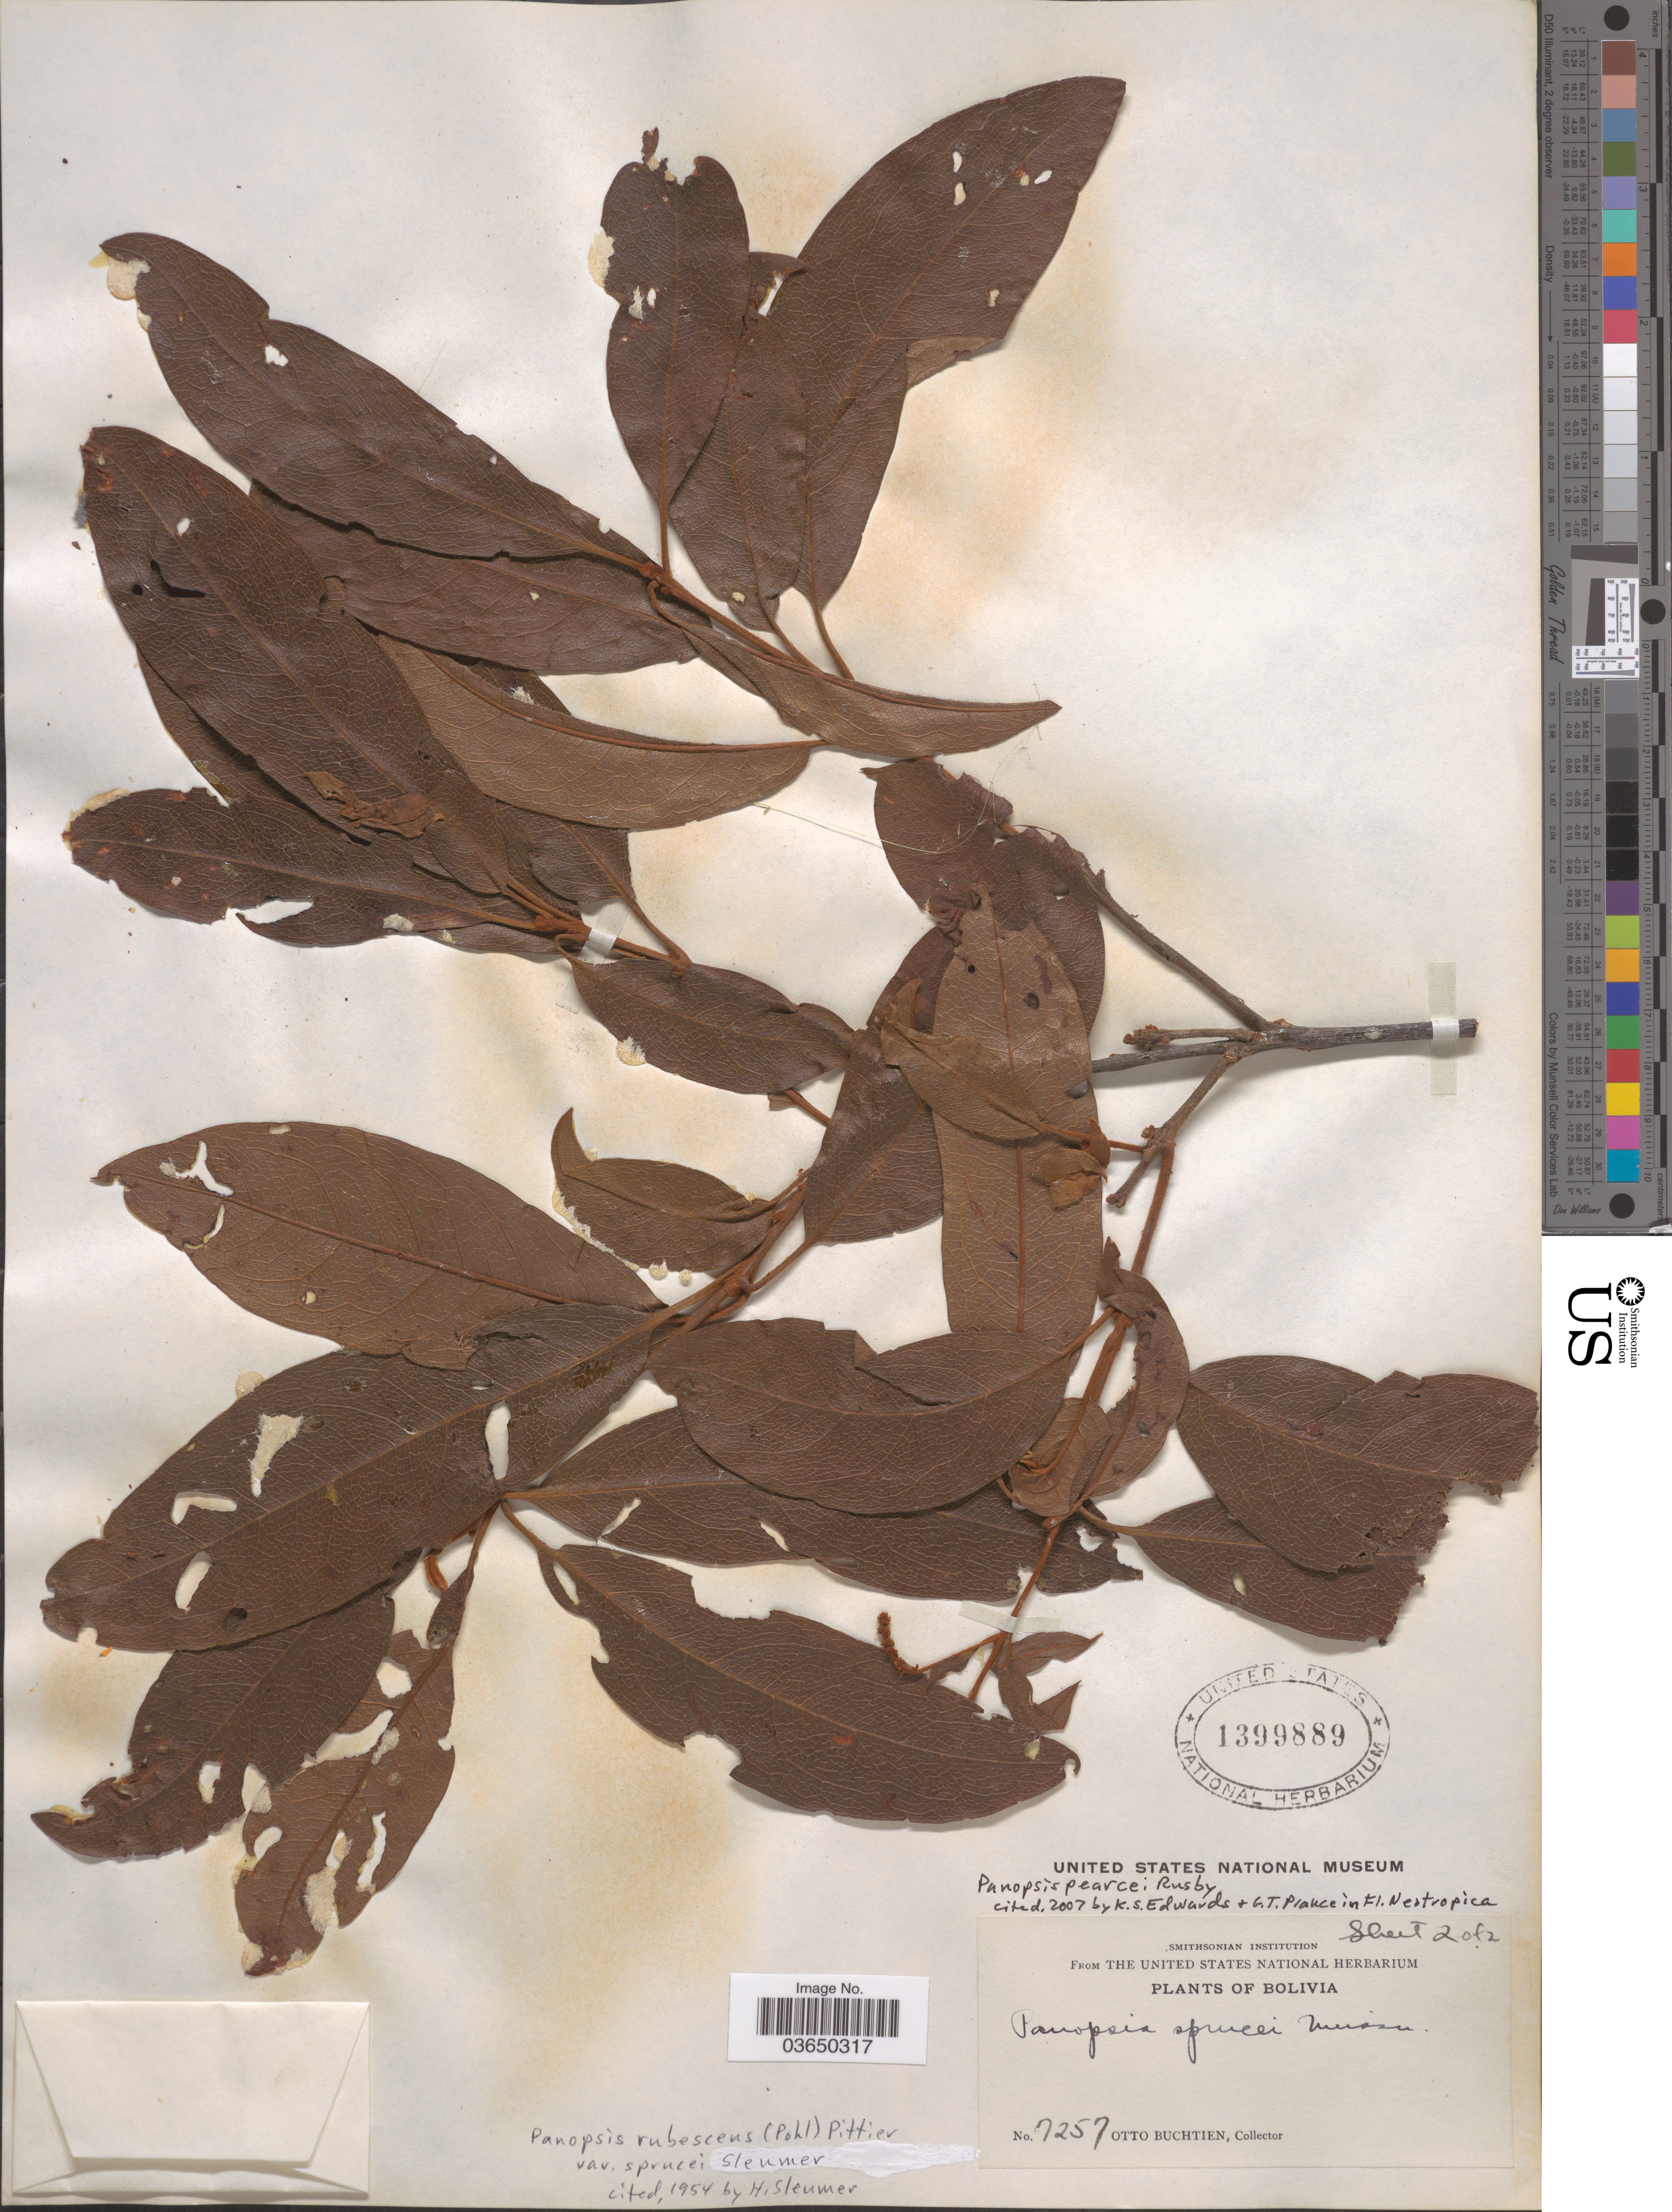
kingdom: Plantae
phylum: Tracheophyta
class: Magnoliopsida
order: Proteales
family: Proteaceae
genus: Panopsis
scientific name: Panopsis pearcei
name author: Rusby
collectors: O. Buchtien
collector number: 7257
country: Bolivia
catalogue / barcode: US 1399889